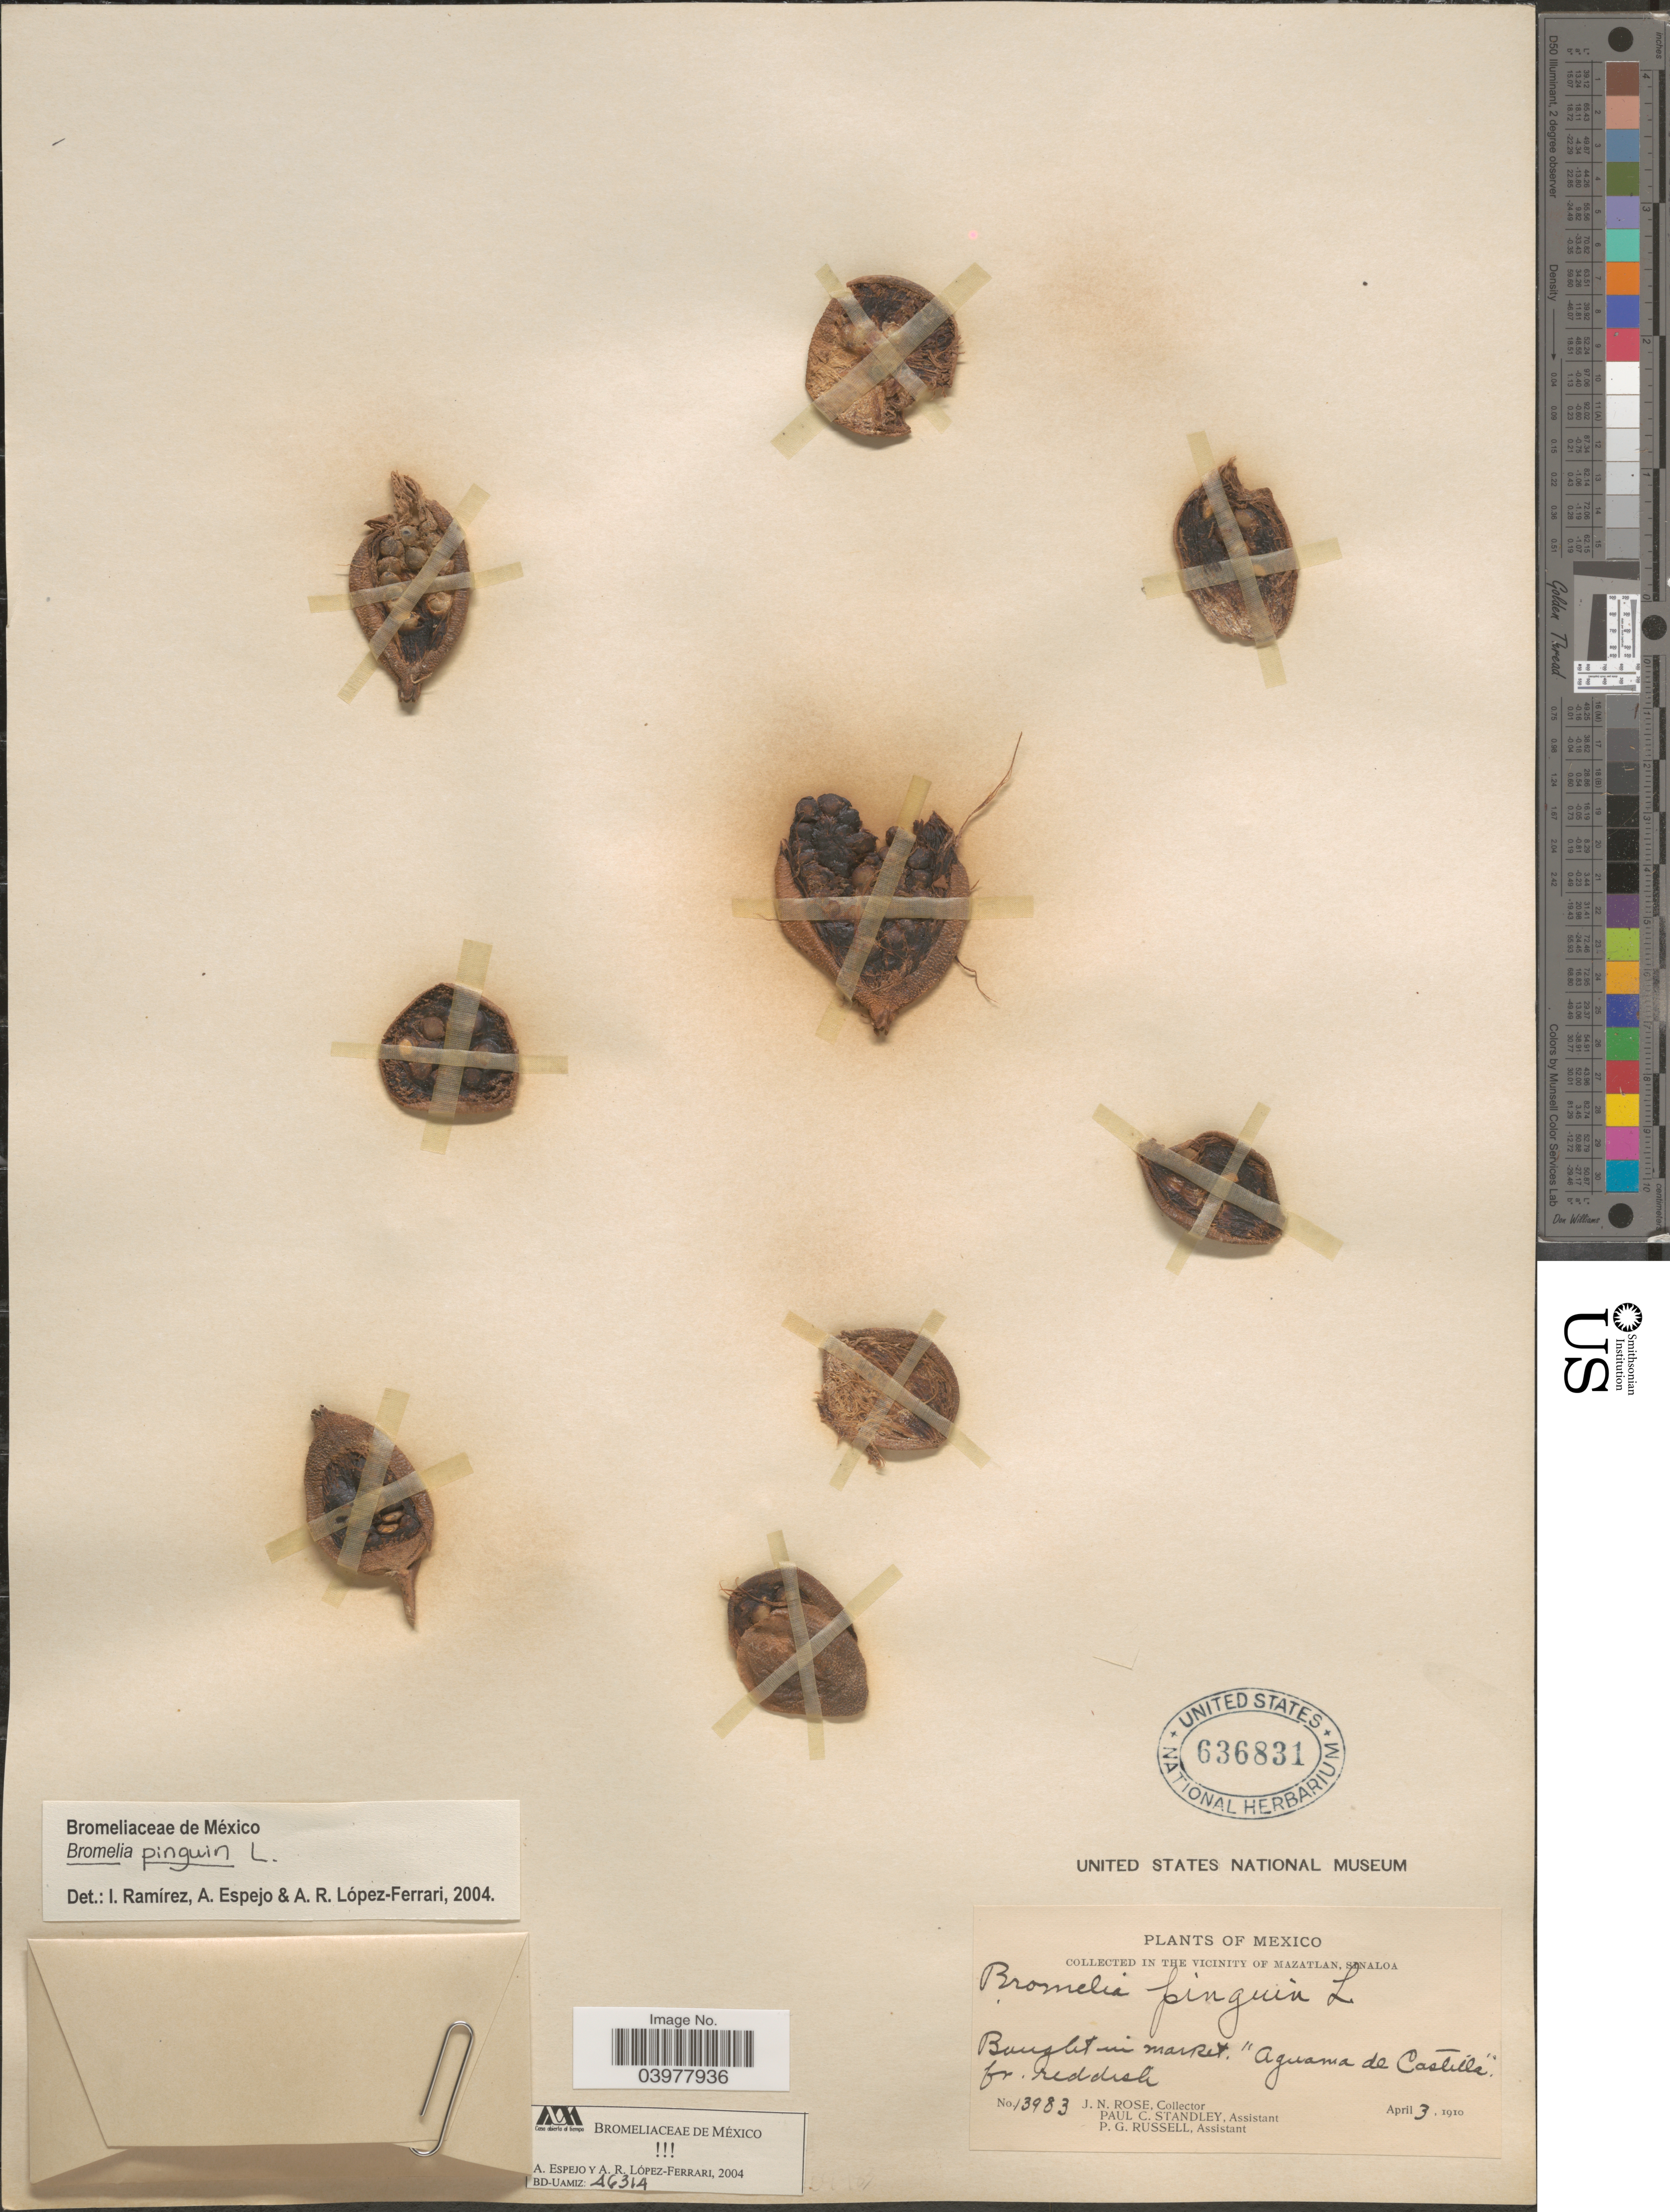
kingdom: Plantae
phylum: Tracheophyta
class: Liliopsida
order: Poales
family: Bromeliaceae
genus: Bromelia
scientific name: Bromelia pinguin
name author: L.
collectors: J. N. Rose, P. C. Standley & P. G. Russell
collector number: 13983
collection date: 1910-04-03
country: Mexico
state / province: Sinaloa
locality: In the Vicinity of Mazatlan.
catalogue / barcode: US 636831